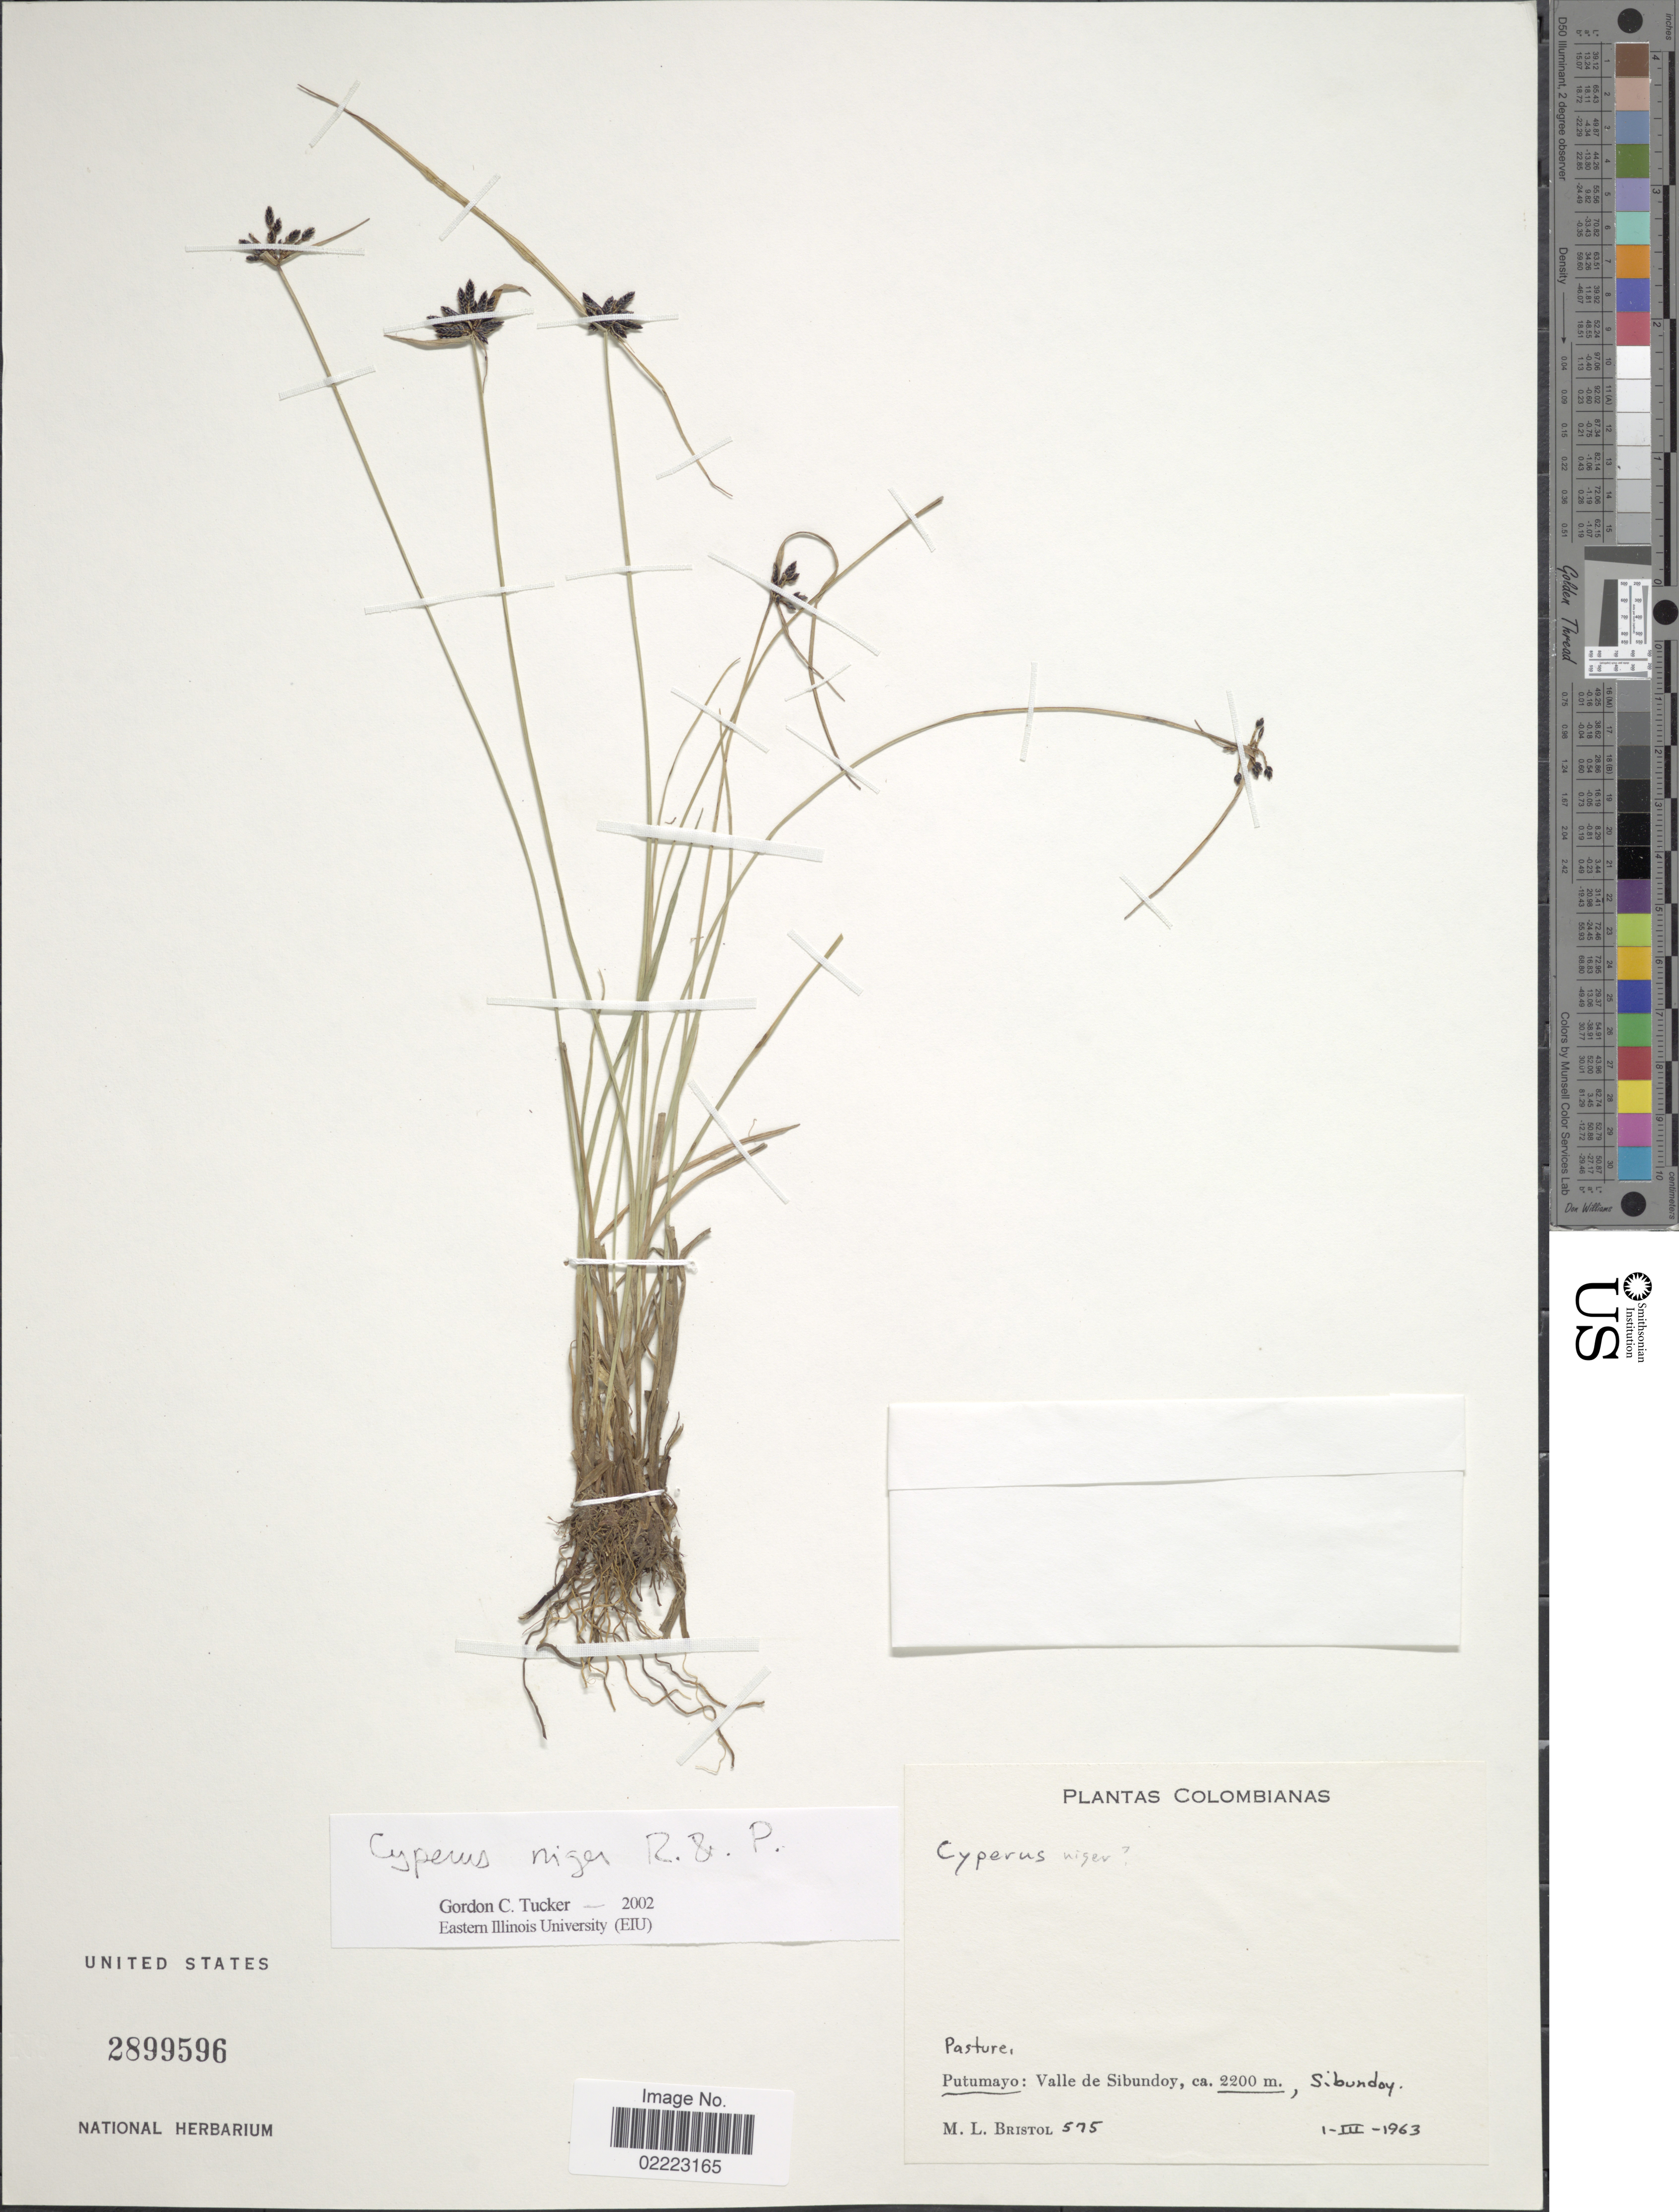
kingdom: Plantae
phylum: Tracheophyta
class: Liliopsida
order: Poales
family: Cyperaceae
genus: Cyperus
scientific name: Cyperus niger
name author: Ruiz & Pav.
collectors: M. L. Bristol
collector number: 575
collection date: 1963-03-01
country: Colombia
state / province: Putumayo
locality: Pasture, Valle de Sibundoy, Sibundoy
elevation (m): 2200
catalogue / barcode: US 2899596